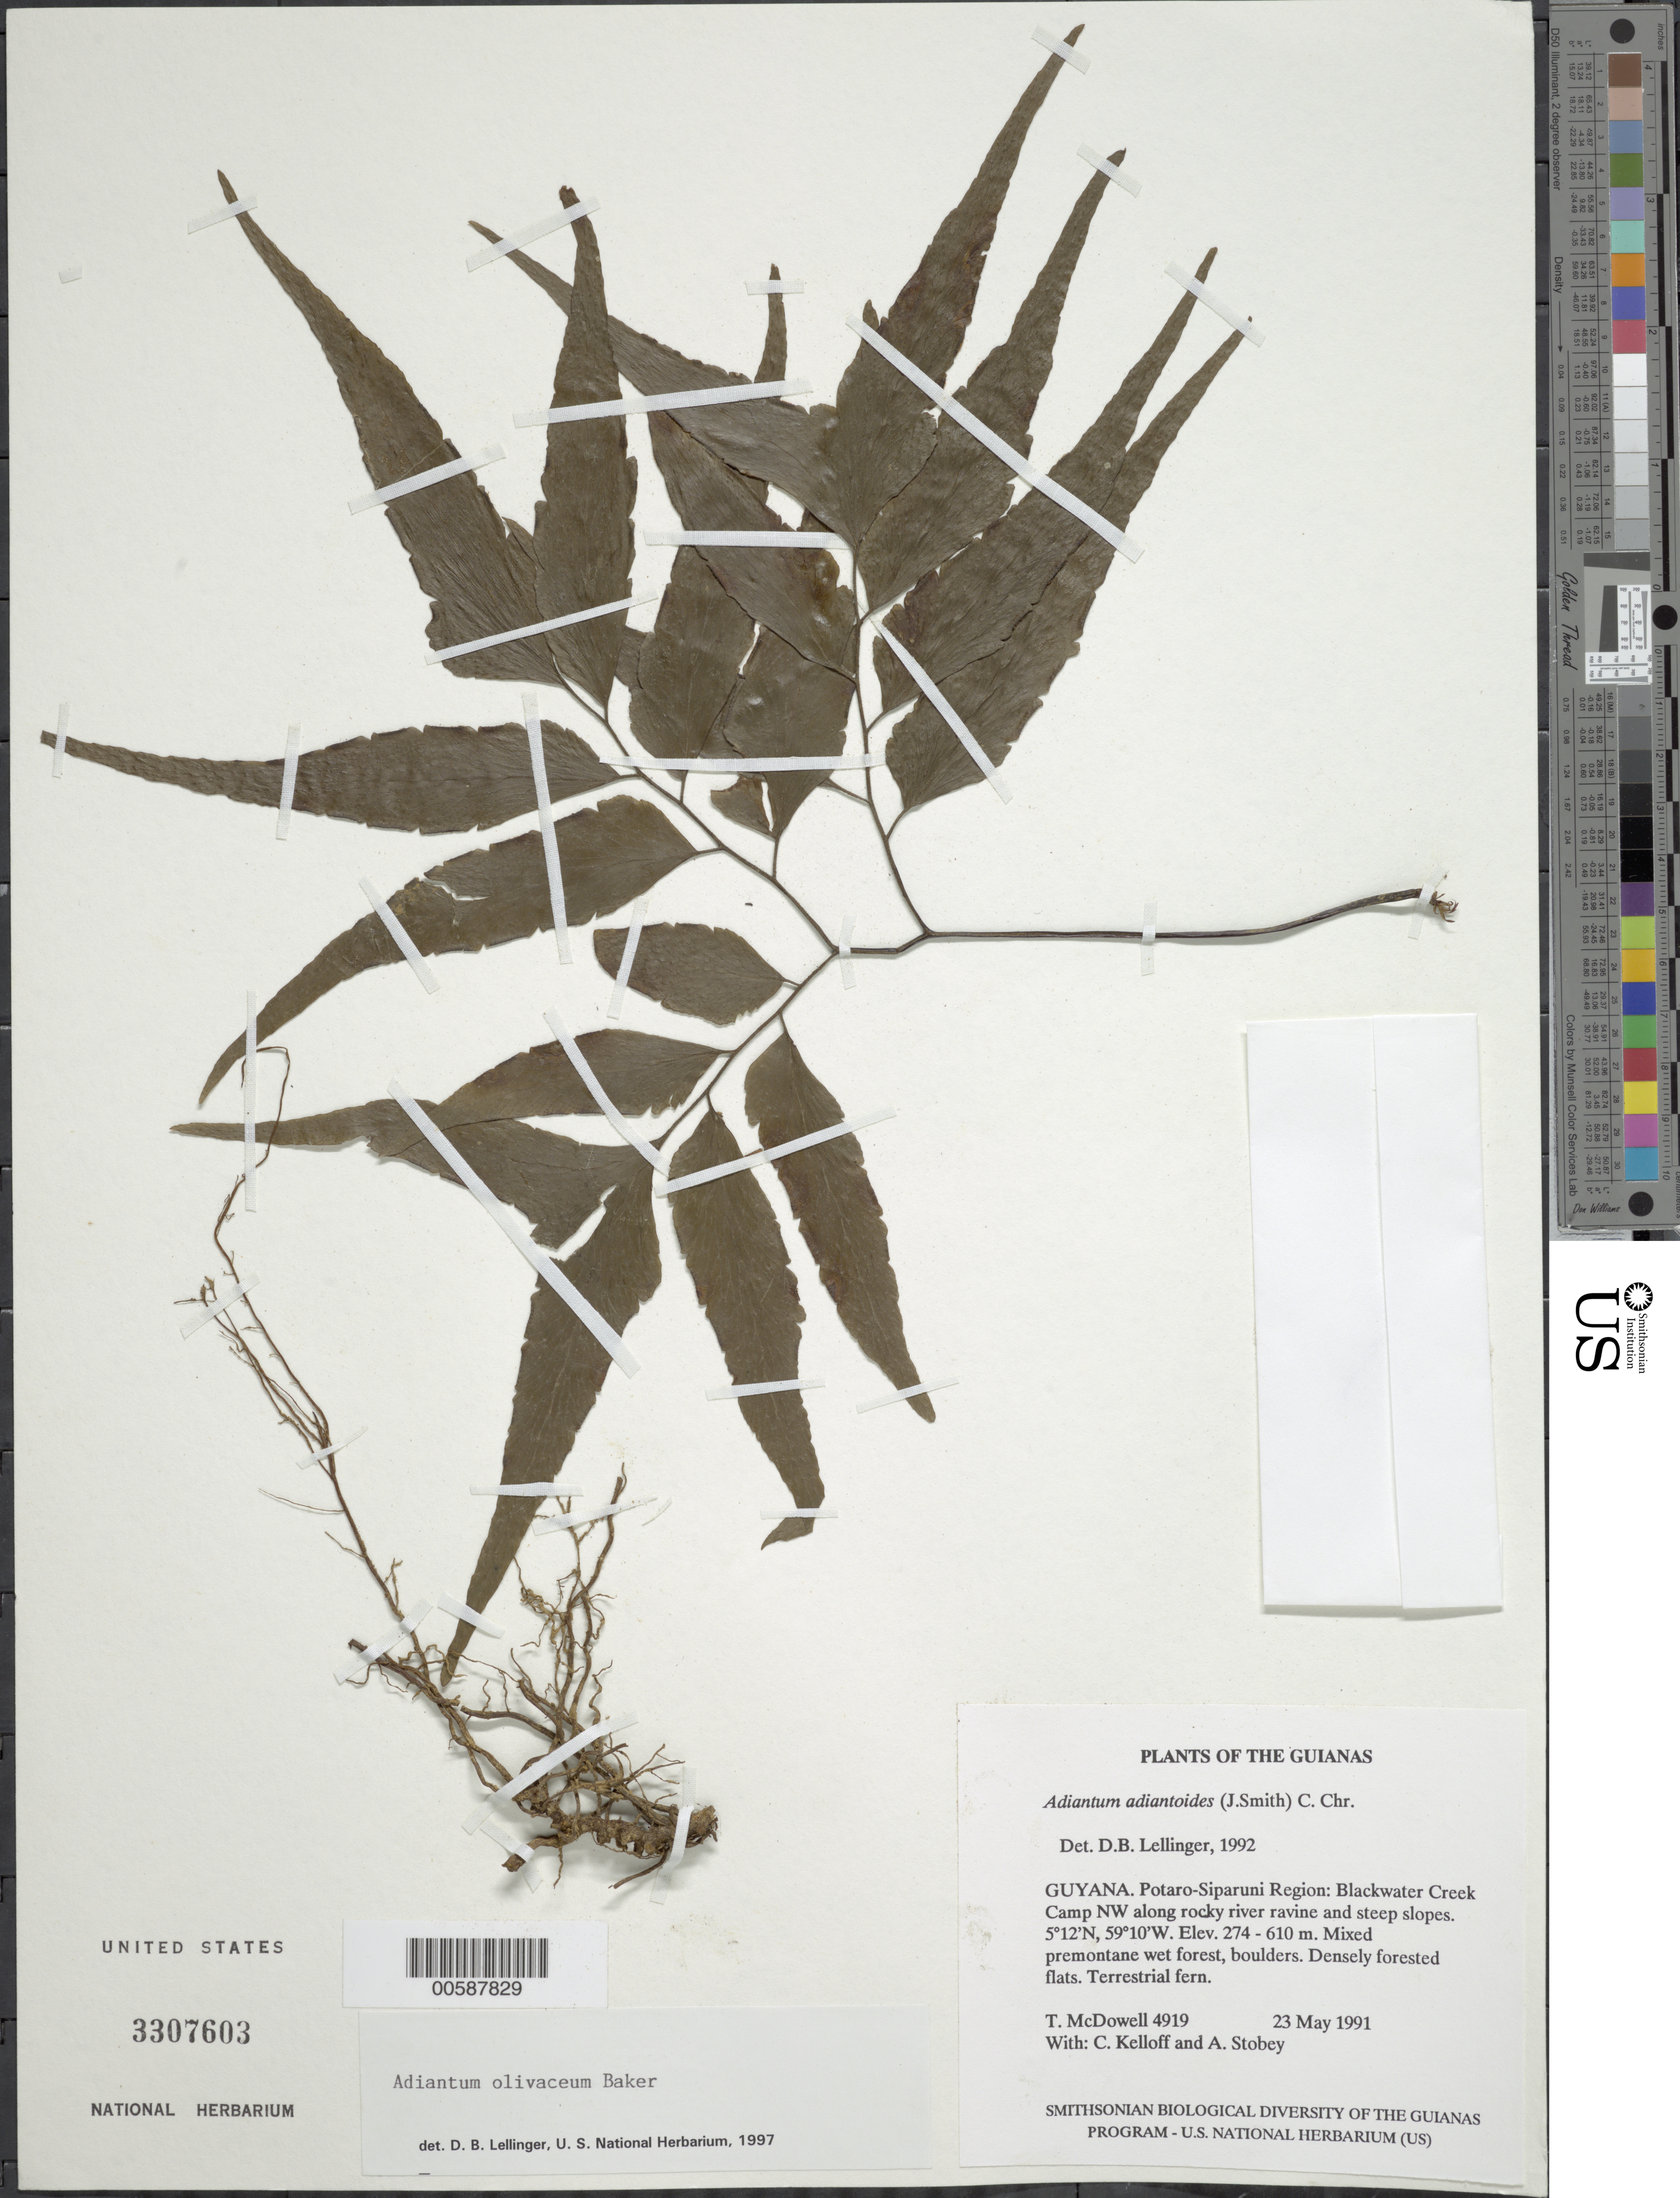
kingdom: Plantae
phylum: Tracheophyta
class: Polypodiopsida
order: Polypodiales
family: Pteridaceae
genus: Adiantum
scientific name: Adiantum olivaceum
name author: Baker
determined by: Lellinger, David B., (BOT), Smithsonian Institution - National Museum of Natural History (UNITED STATES)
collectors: T. McDowell, C. L. Kelloff & A. Stobey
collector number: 4919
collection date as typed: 23 May 1991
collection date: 1991-05-23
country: Guyana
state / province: Potaro-Siparuni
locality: Blackwater Creek Camp NW along ravine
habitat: Rocky river ravine, steep slopes. Mixed premontane wet forest, boulders. Densely forested flats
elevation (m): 274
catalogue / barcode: US 3307603